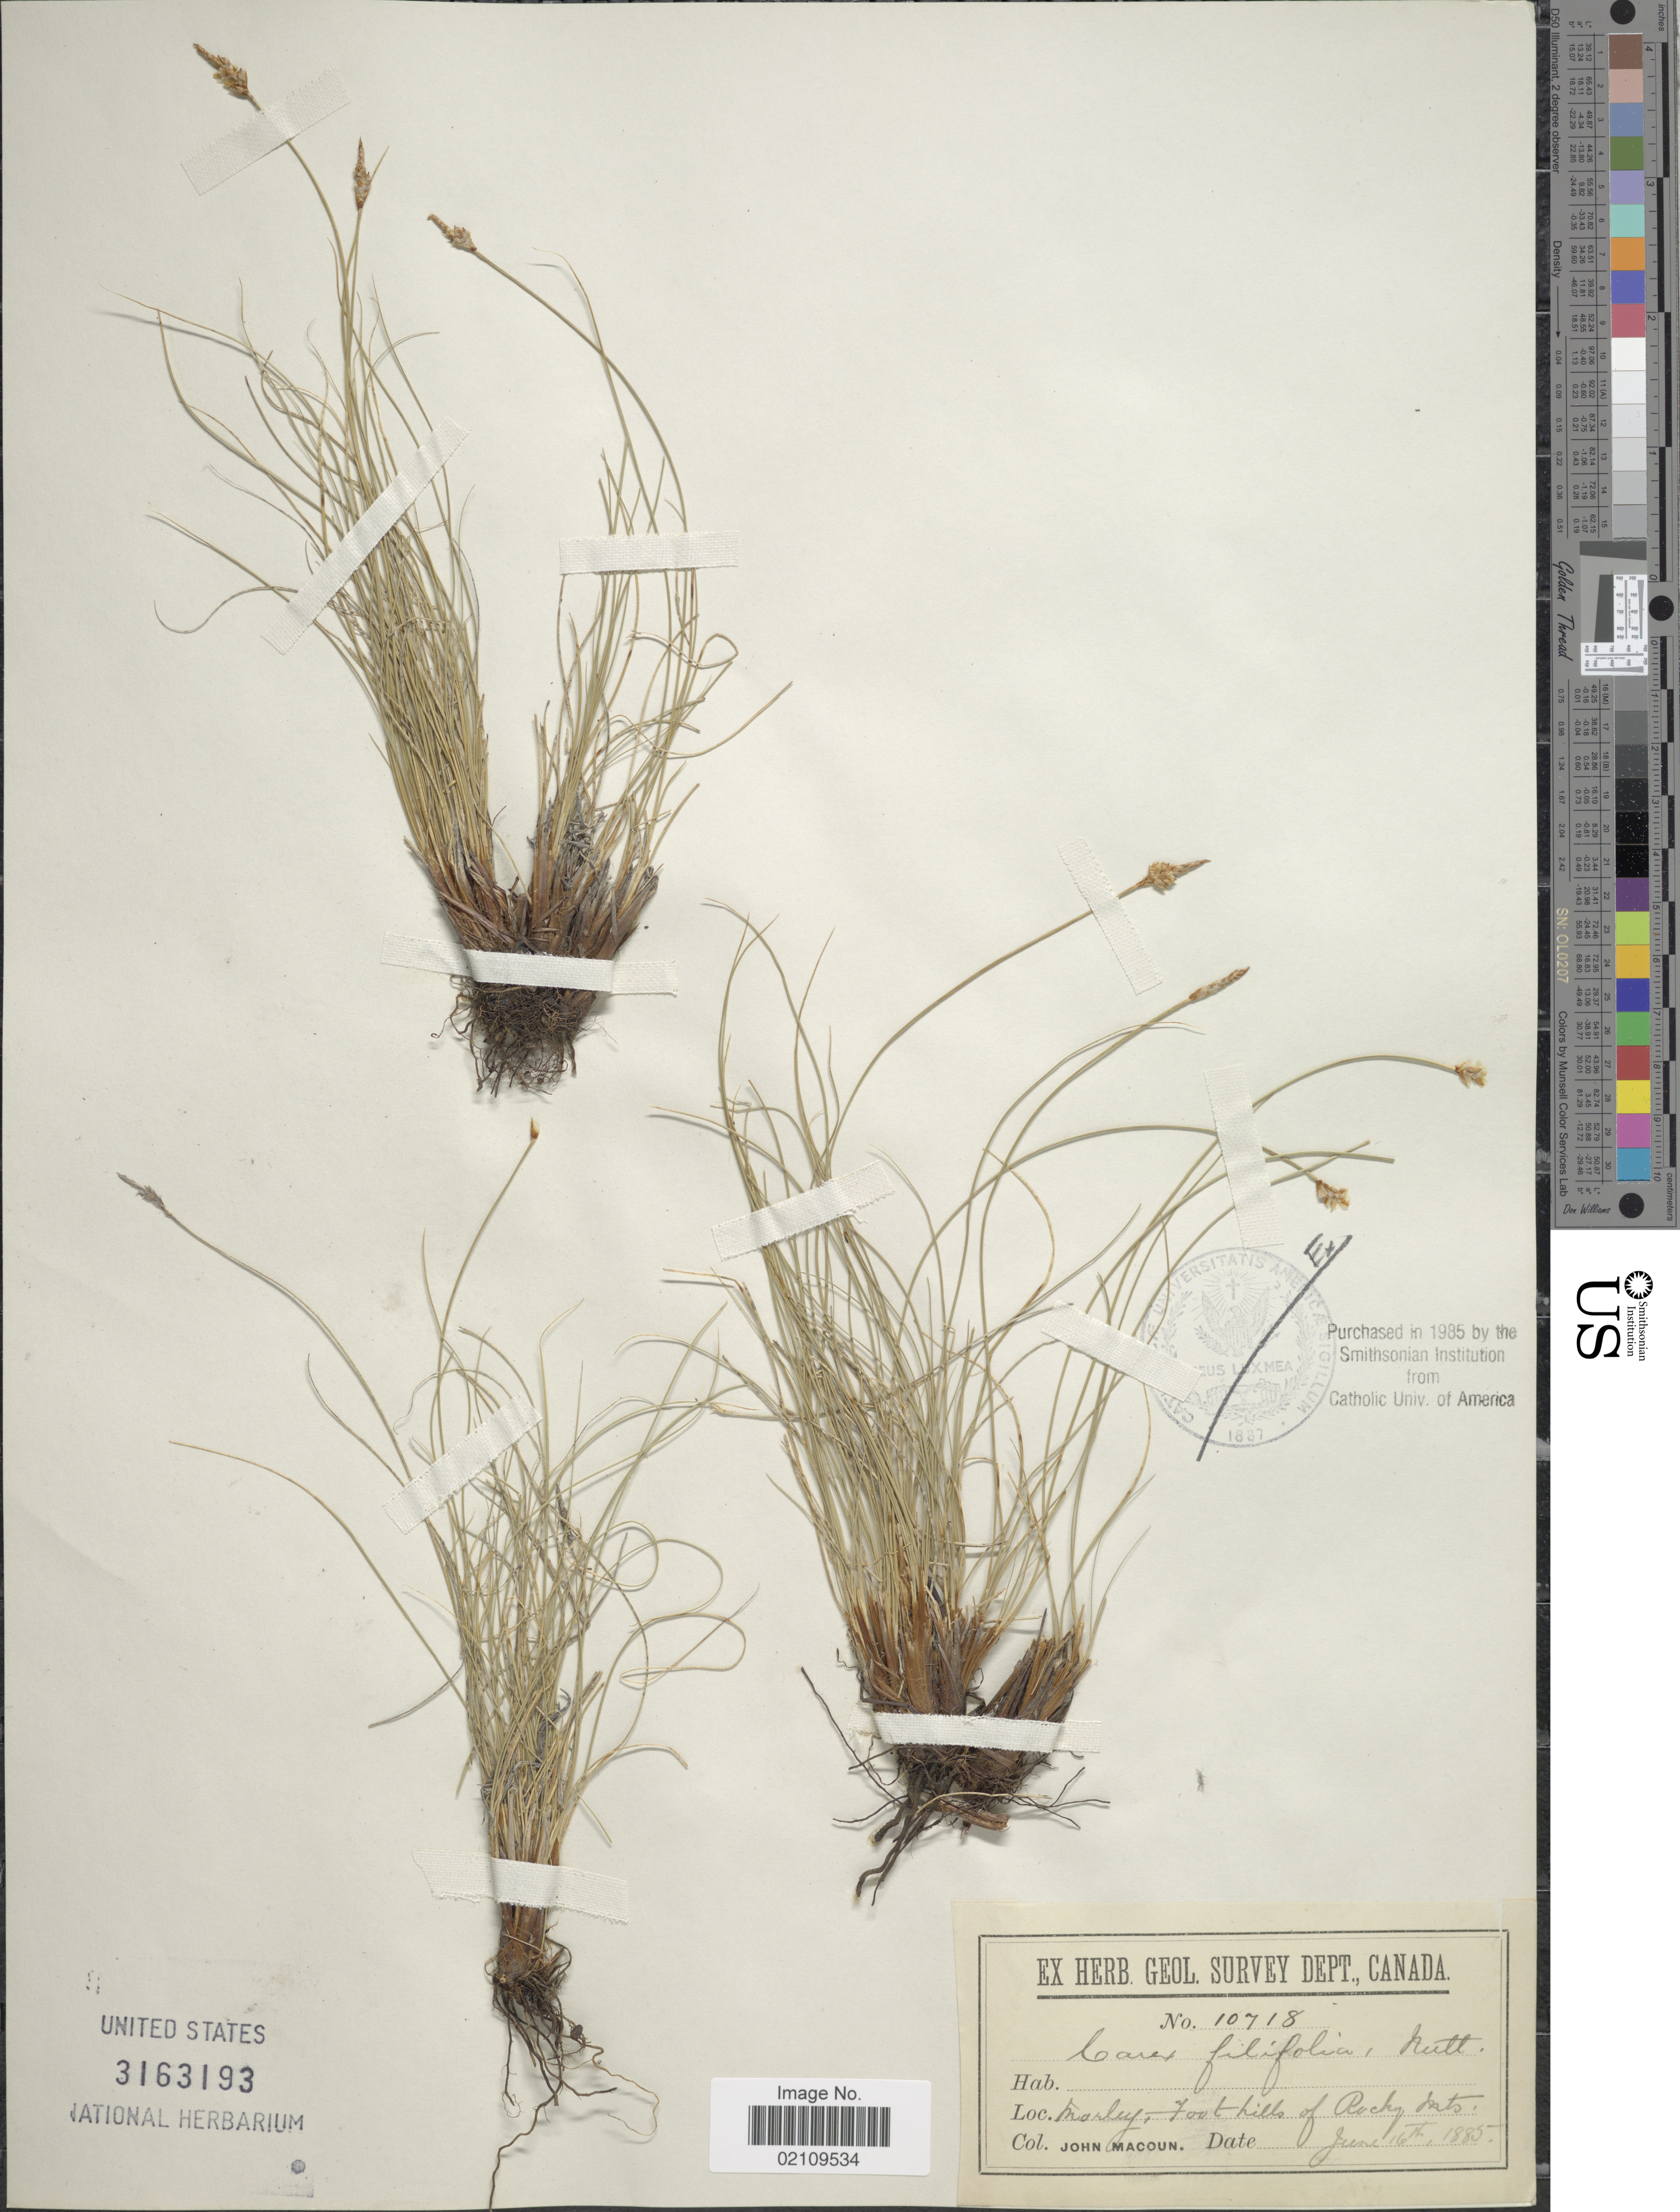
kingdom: Plantae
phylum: Tracheophyta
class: Liliopsida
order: Poales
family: Cyperaceae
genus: Carex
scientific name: Carex filifolia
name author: Nutt.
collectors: J. Macoun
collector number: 10718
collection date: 1885-06-16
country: Canada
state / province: Alberta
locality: Morley, Foothills of Rocky Mts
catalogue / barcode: US 3163193